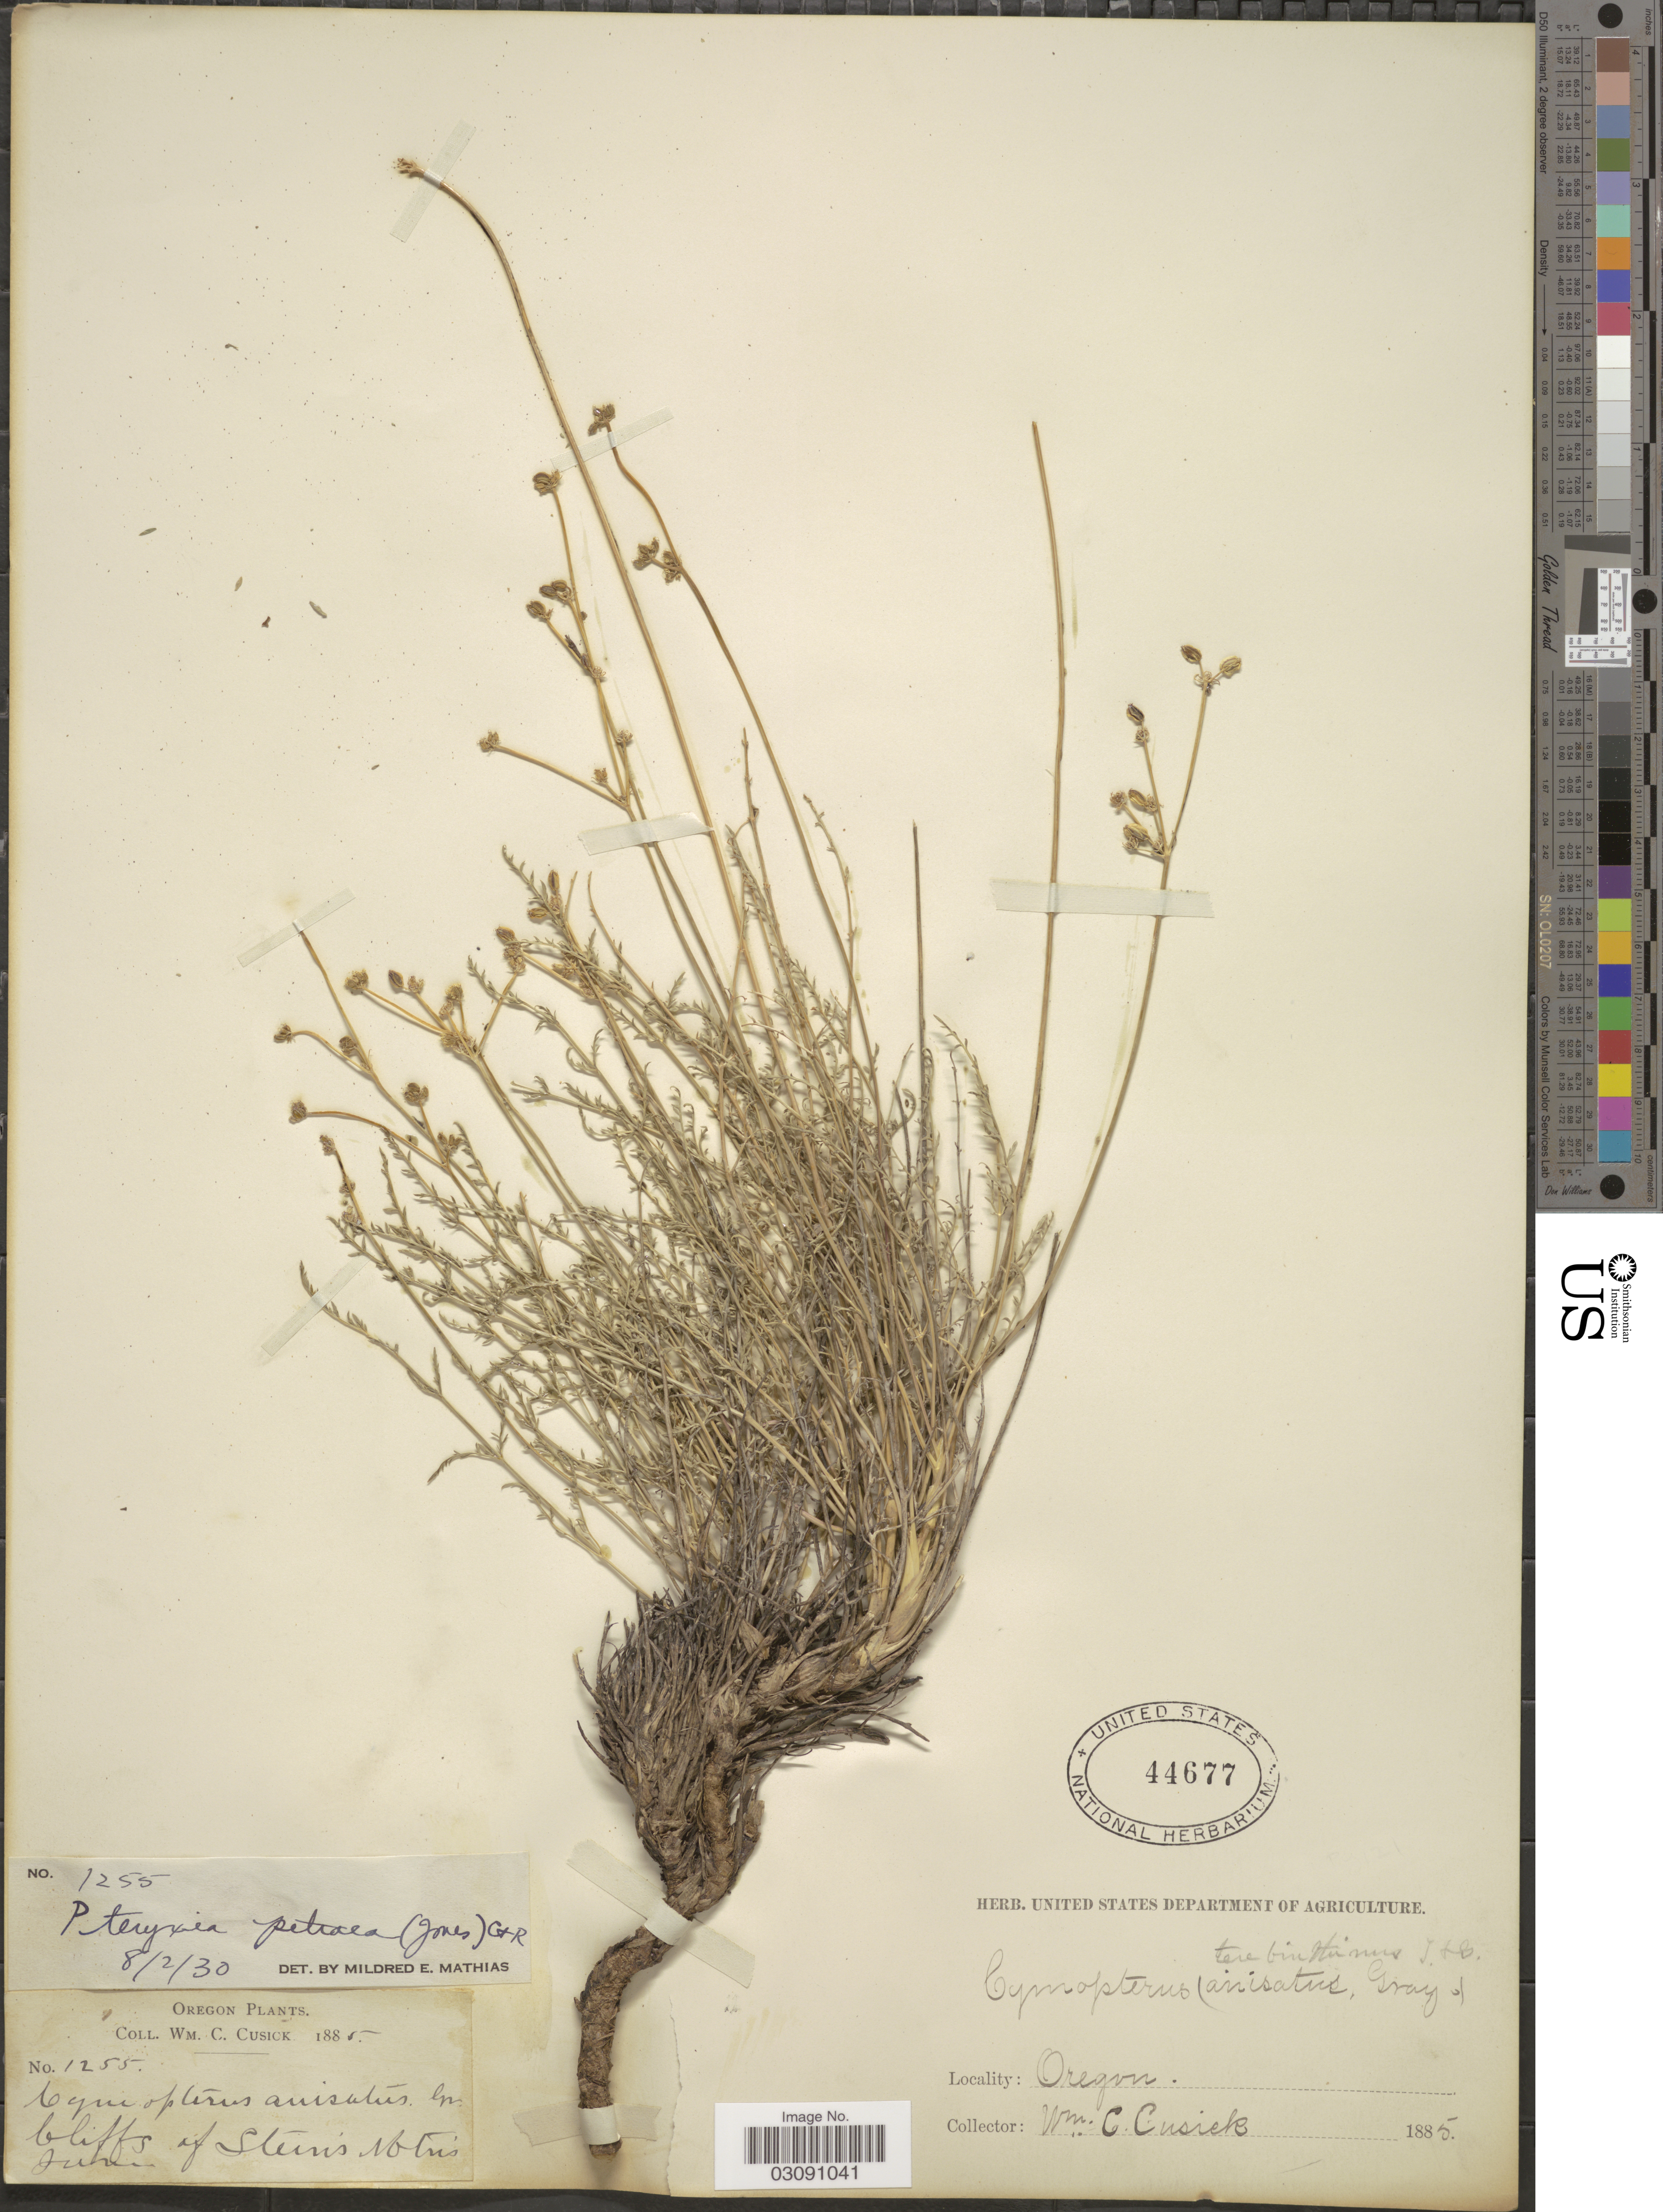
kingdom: Plantae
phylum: Tracheophyta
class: Magnoliopsida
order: Apiales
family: Apiaceae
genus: Pteryxia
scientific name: Pteryxia petraea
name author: (M.E. Jones) J.M. Coult. & Rose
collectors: W. C. Cusick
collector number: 1255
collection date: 1885-06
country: United States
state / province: Oregon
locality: Cliffs of Stein's Mtns.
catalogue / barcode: US 44677